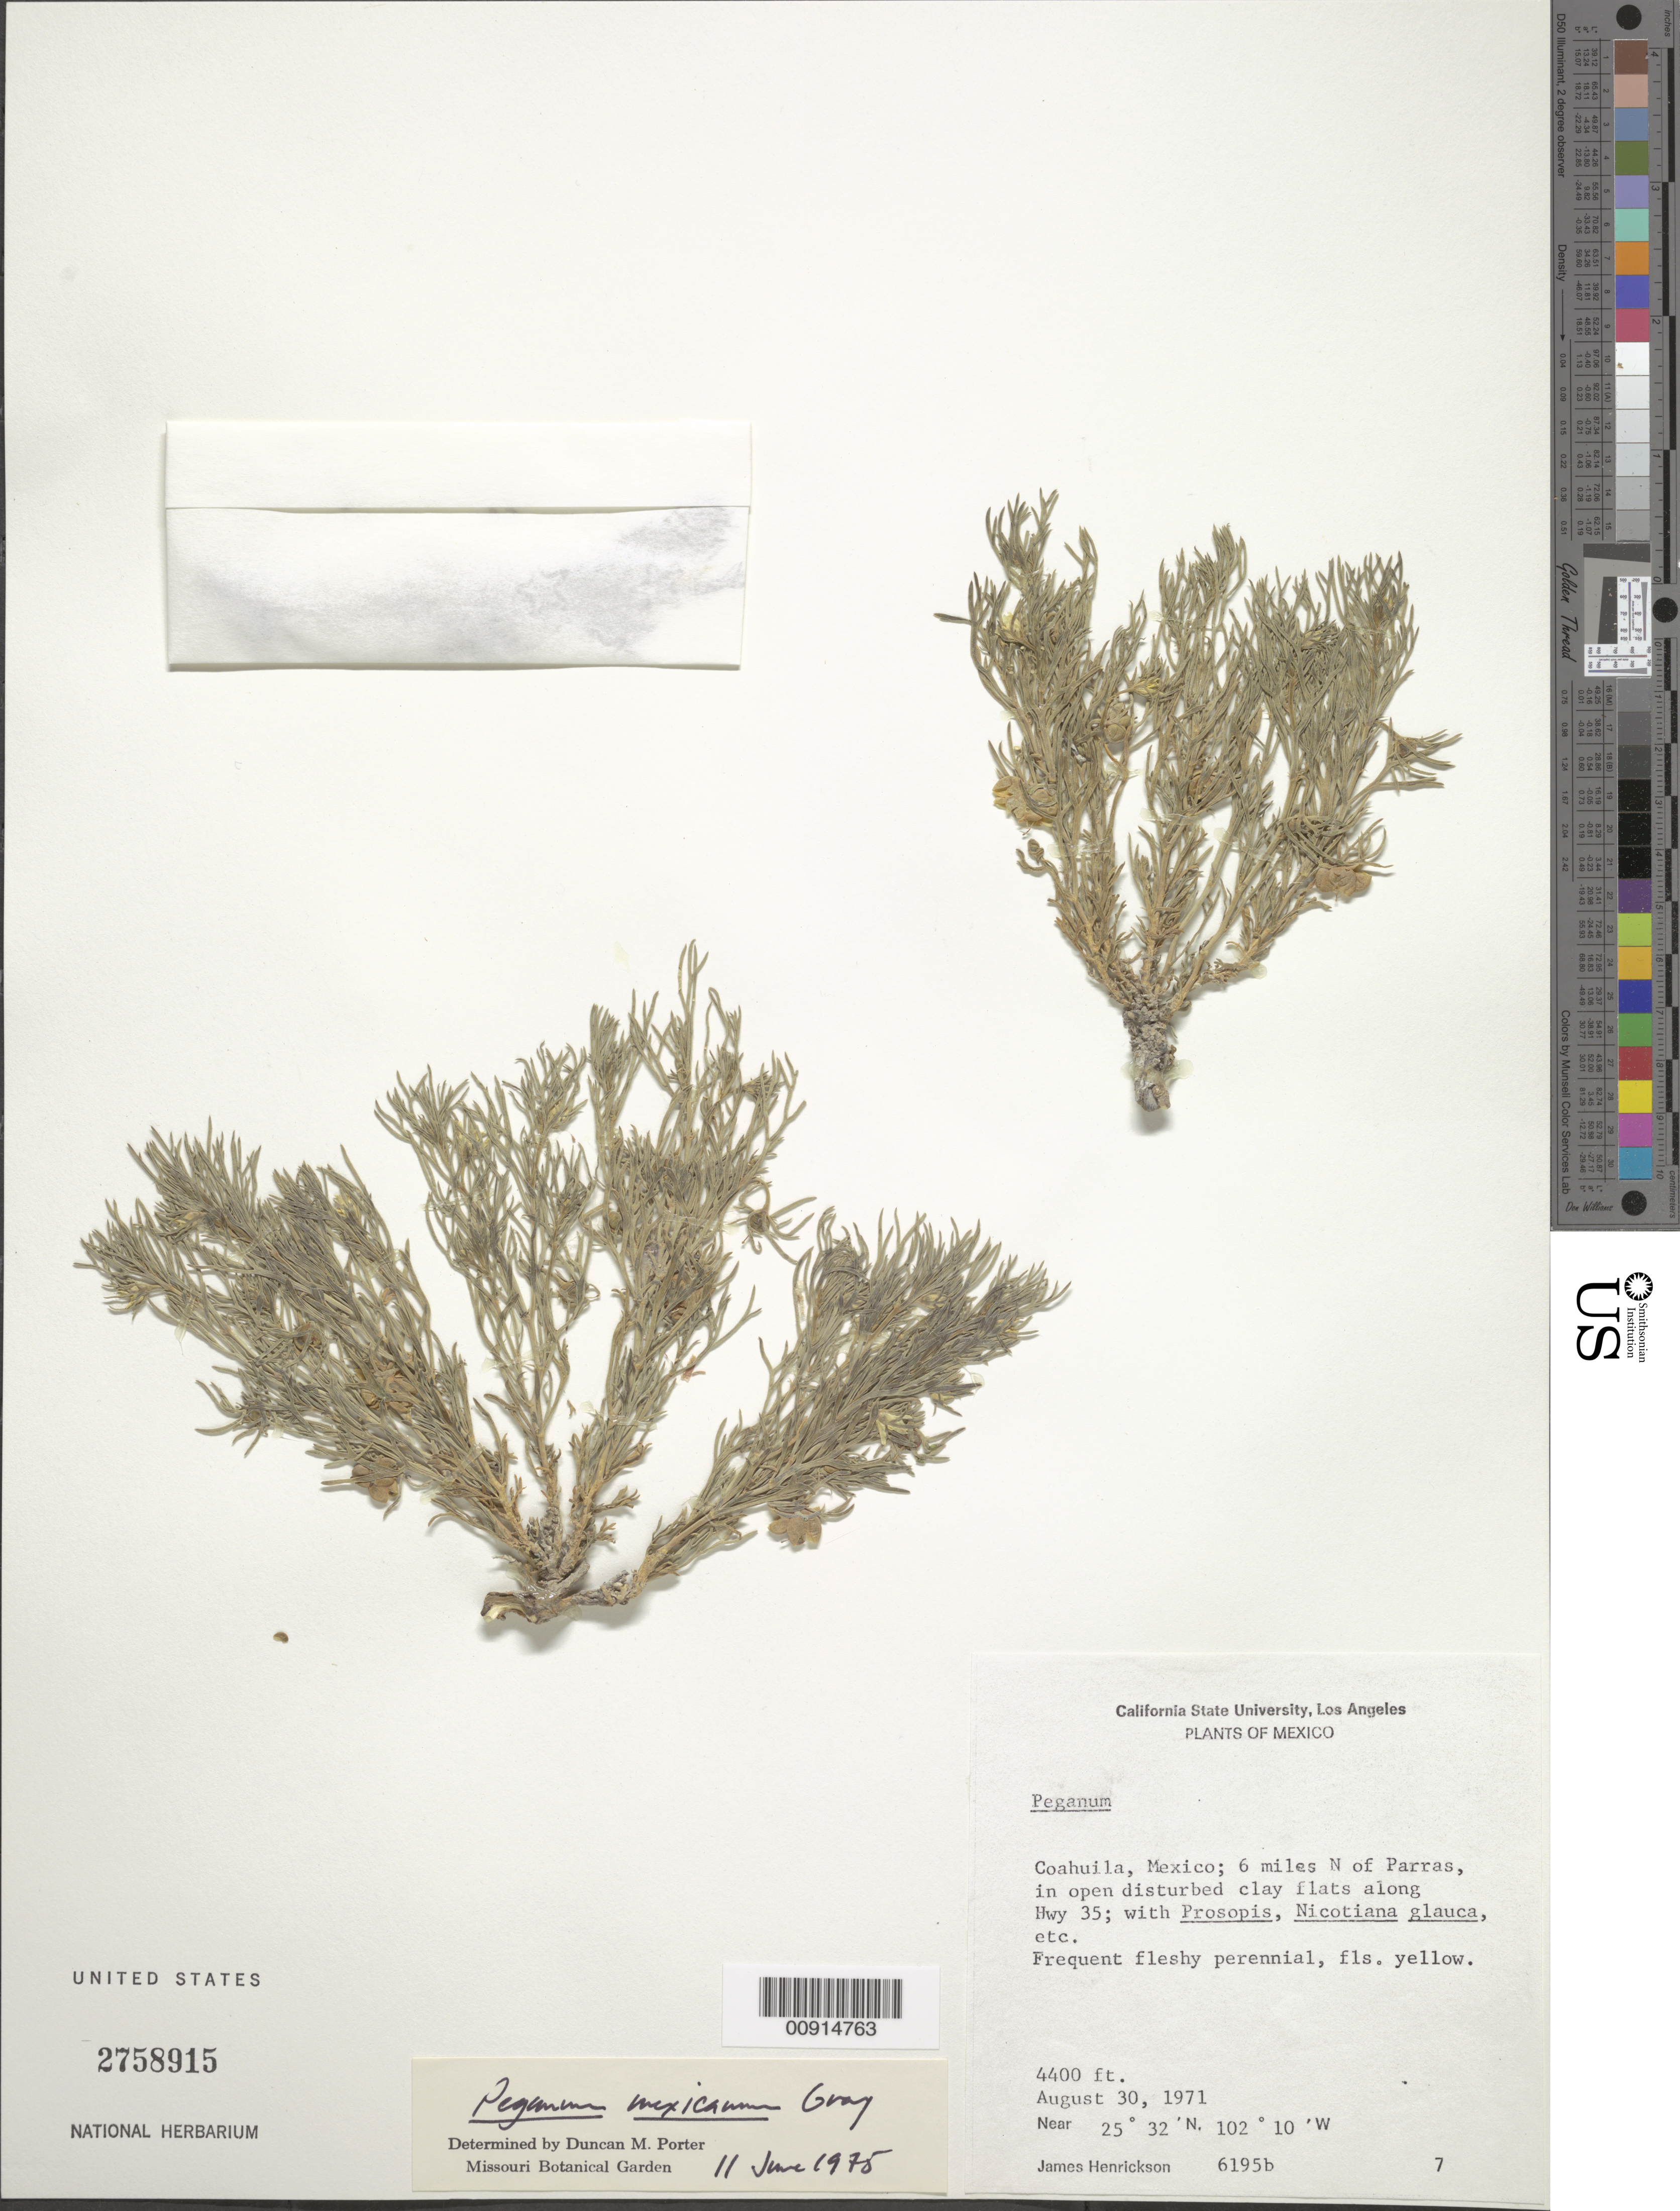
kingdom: Plantae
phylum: Tracheophyta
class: Magnoliopsida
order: Sapindales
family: Tetradiclidaceae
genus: Peganum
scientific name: Peganum mexicanum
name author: A. Gray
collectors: J. Henrickson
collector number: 6195 b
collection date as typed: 30 Aug 1971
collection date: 1971-08-30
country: Mexico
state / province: Coahuila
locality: Coahuila; 6 miles N of Parras, in open disturbed clay flats along Hwy. 35.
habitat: In open disturbed clay flats along Hwy.; with Prosopis, Nicotiana glauca, etc.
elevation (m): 1341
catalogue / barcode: US 2758915